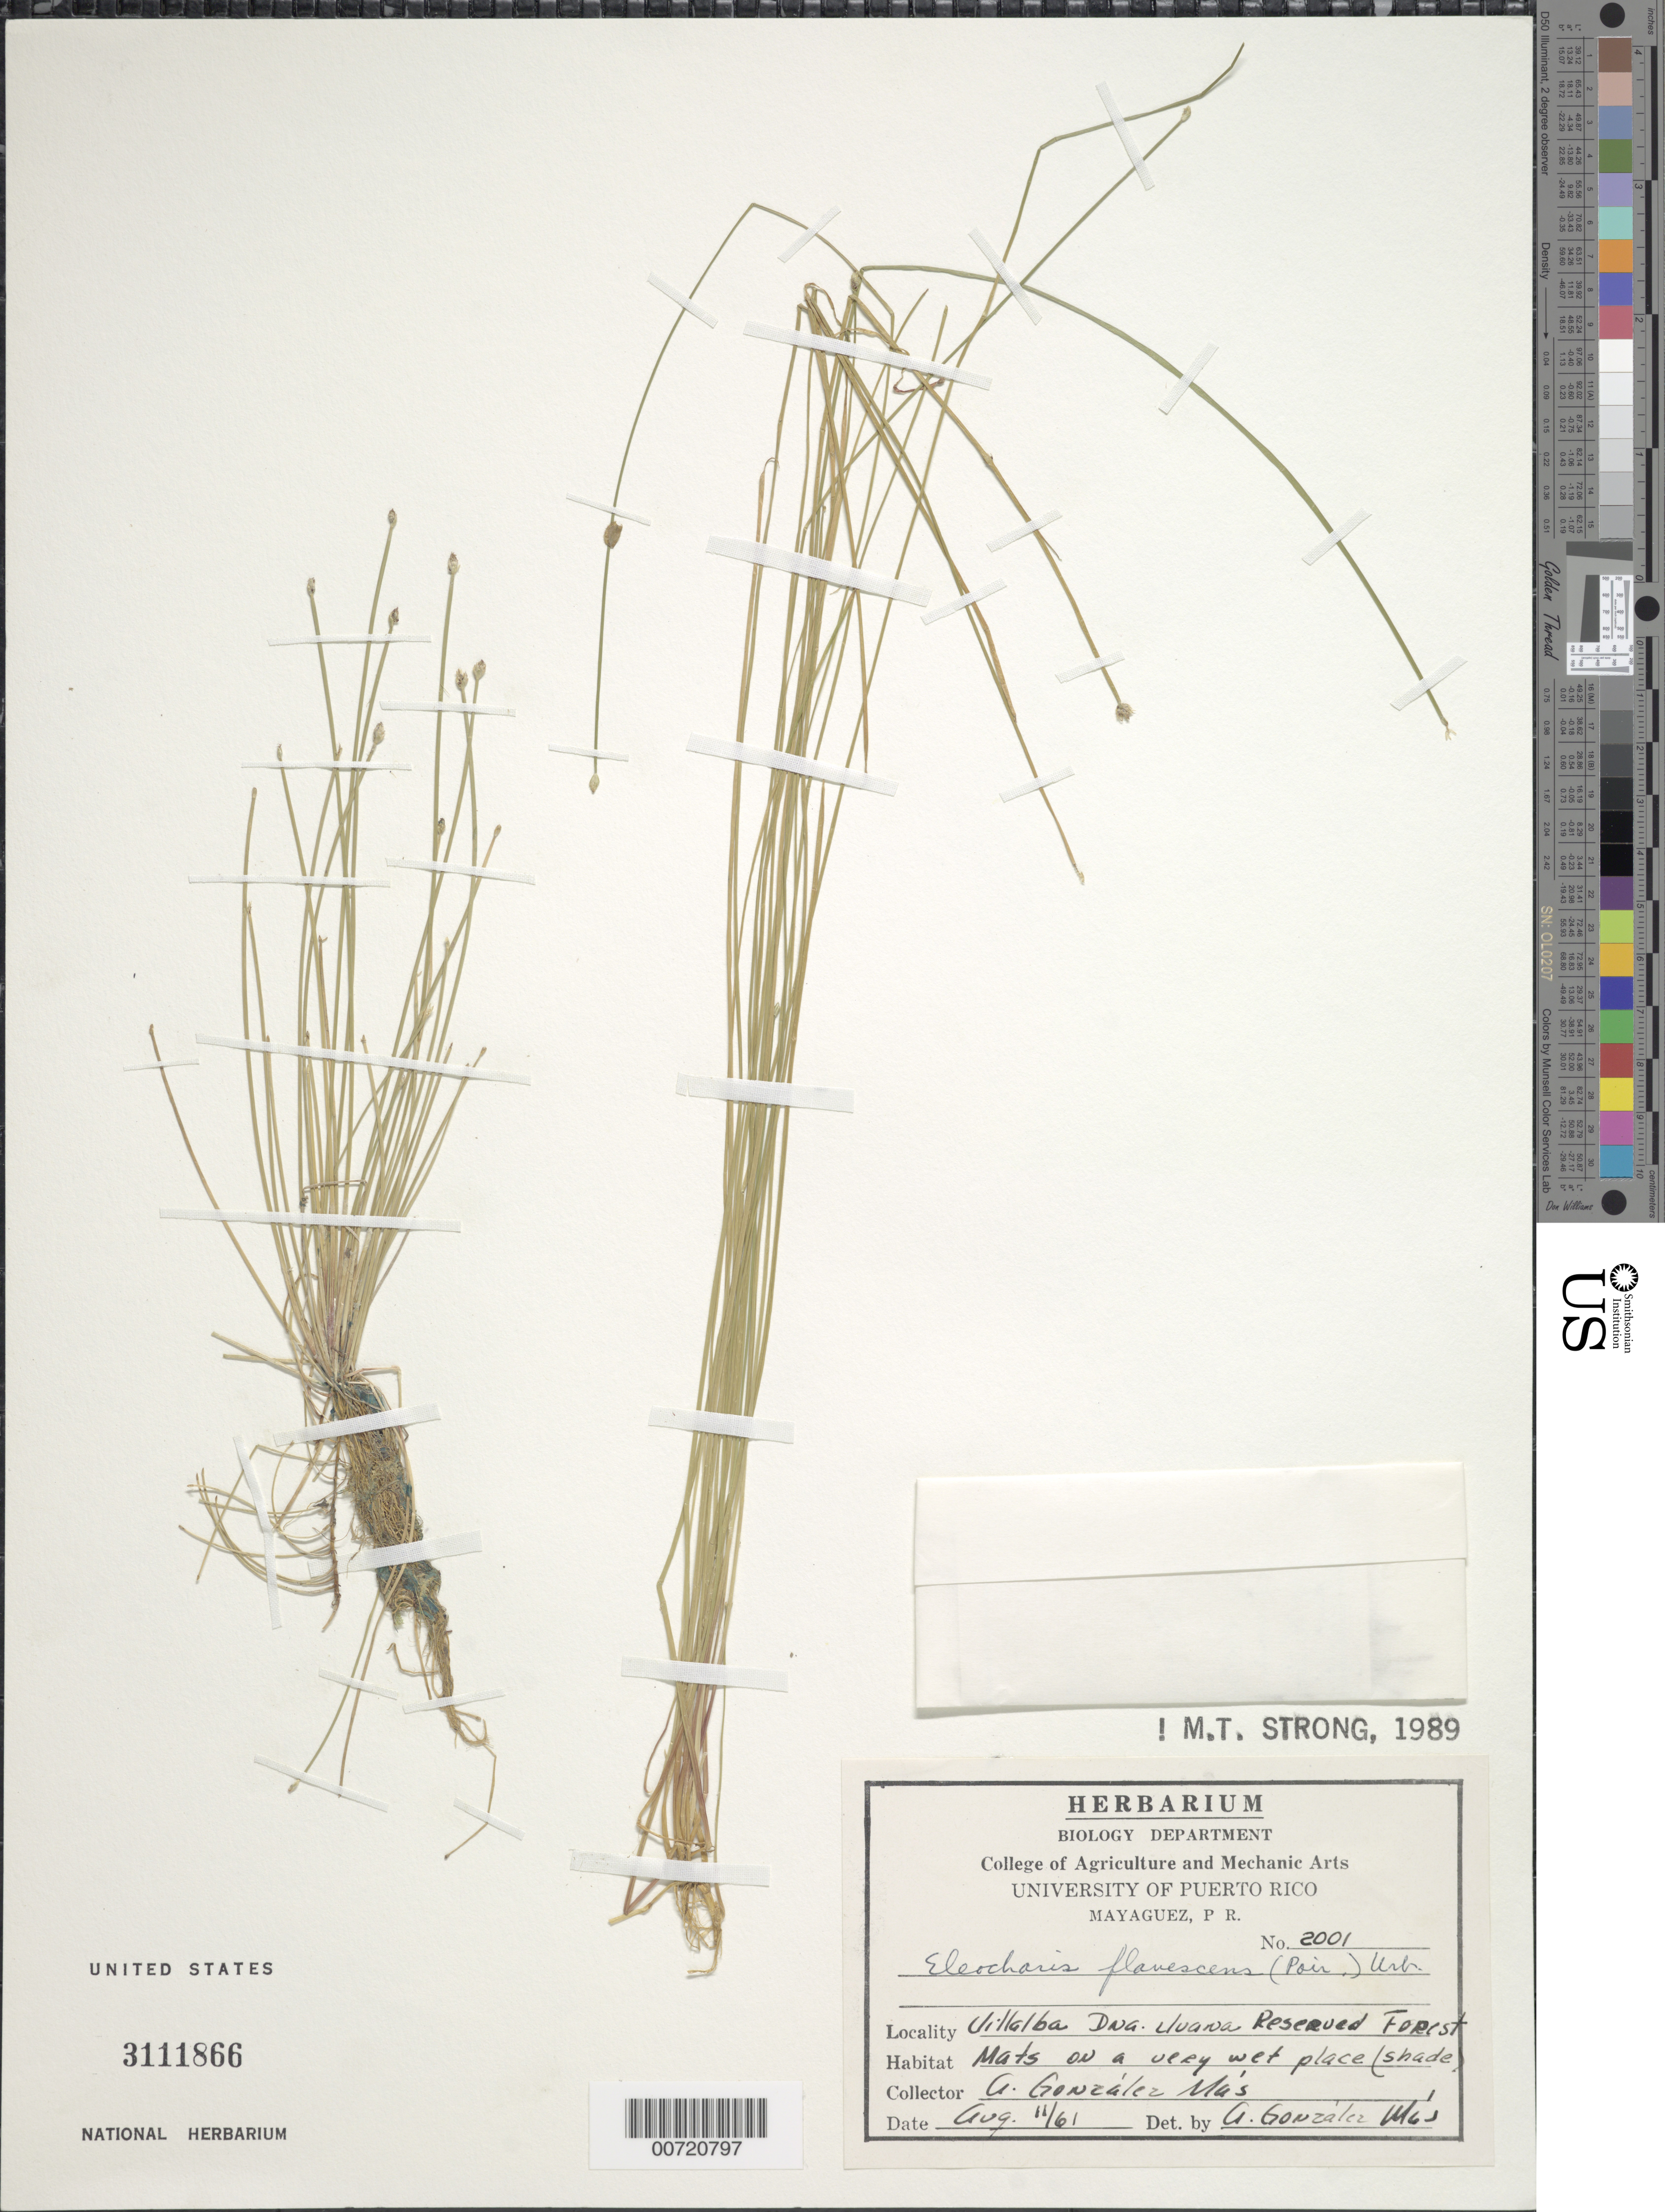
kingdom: Plantae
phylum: Tracheophyta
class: Liliopsida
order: Poales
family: Cyperaceae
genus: Eleocharis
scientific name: Eleocharis flavescens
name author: (Poir.) Urb.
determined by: Strong, M. T., (US), Smithsonian Institution - National Museum of Natural History (UNITED STATES)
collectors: A. González Más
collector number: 2001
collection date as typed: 11 Aug 1961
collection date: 1961-08-11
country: Puerto Rico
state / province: Villalba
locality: Villalba: Dona Juana Forest Reserve.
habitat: Mats on a very wet place.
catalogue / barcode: US 3111866